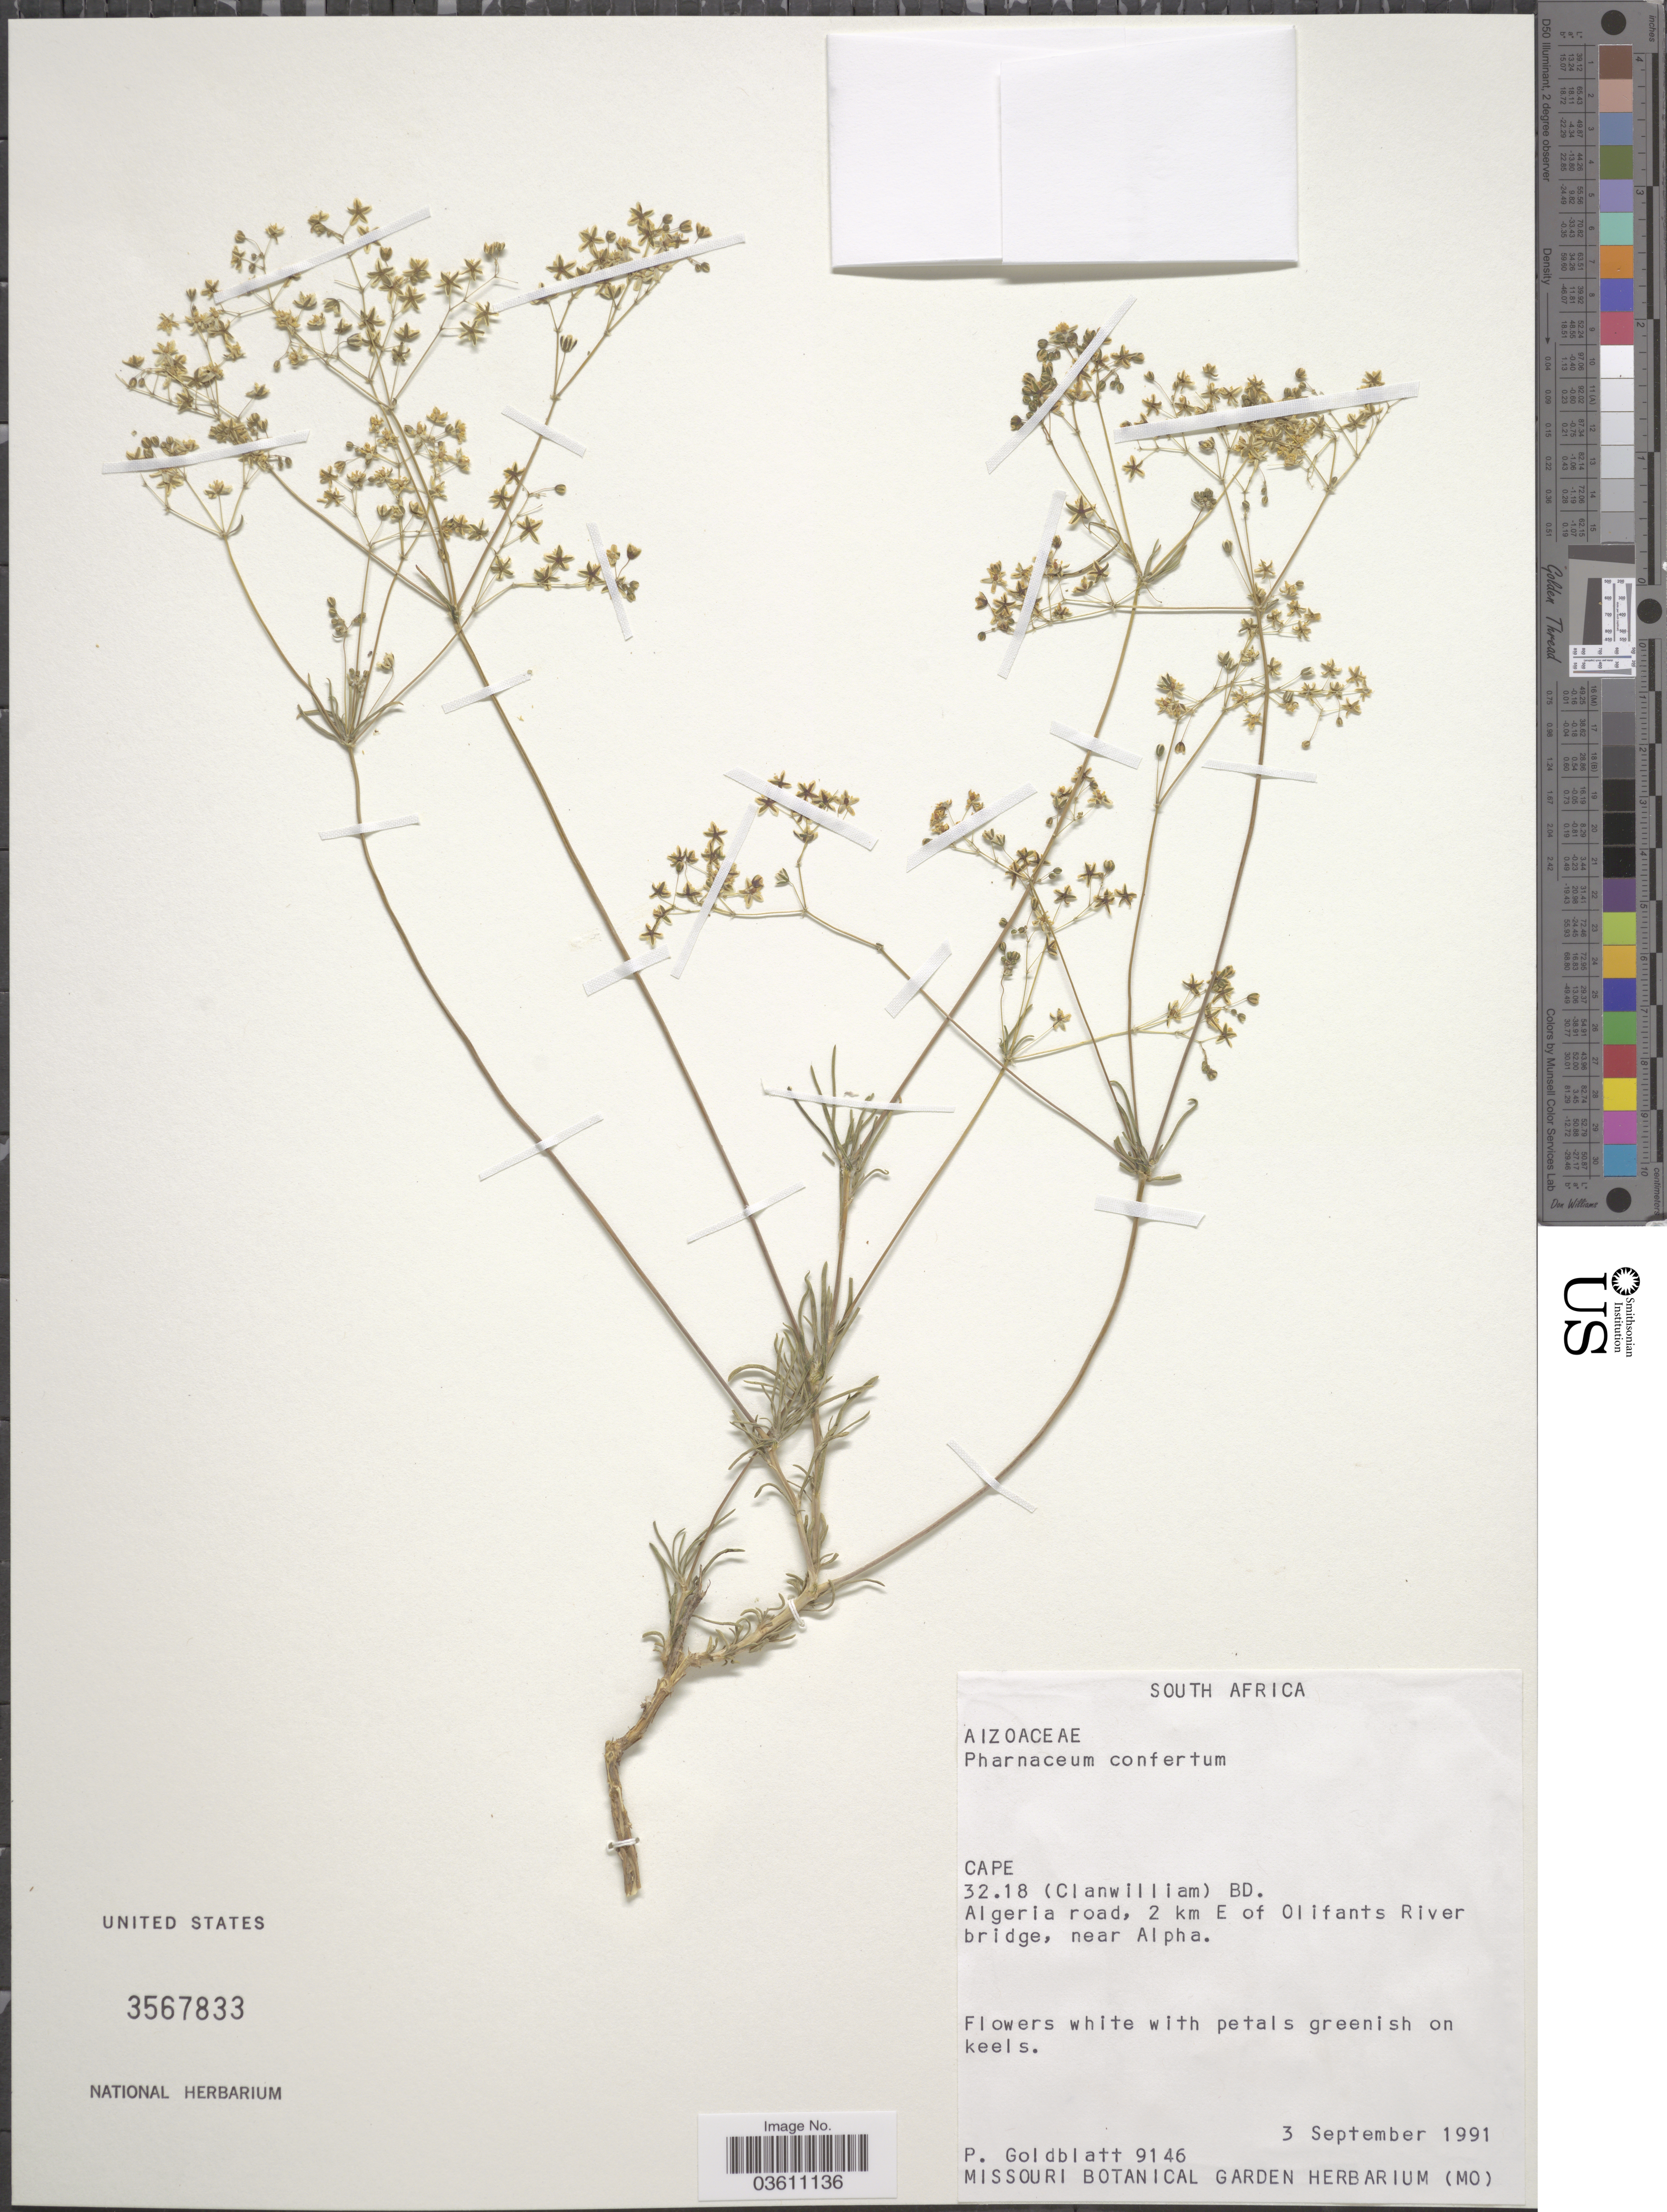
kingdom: Plantae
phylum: Tracheophyta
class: Magnoliopsida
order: Caryophyllales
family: Molluginaceae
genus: Pharnaceum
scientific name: Pharnaceum confertum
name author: Eckl. & Zeyh.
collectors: P. Goldblatt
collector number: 9146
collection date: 1991-09-03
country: South Africa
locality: Cape 32.18 (Clanwilliam) BD. Algeria road, 2 km E of Olifants River bridge, near Alpha.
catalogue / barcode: US 3567833